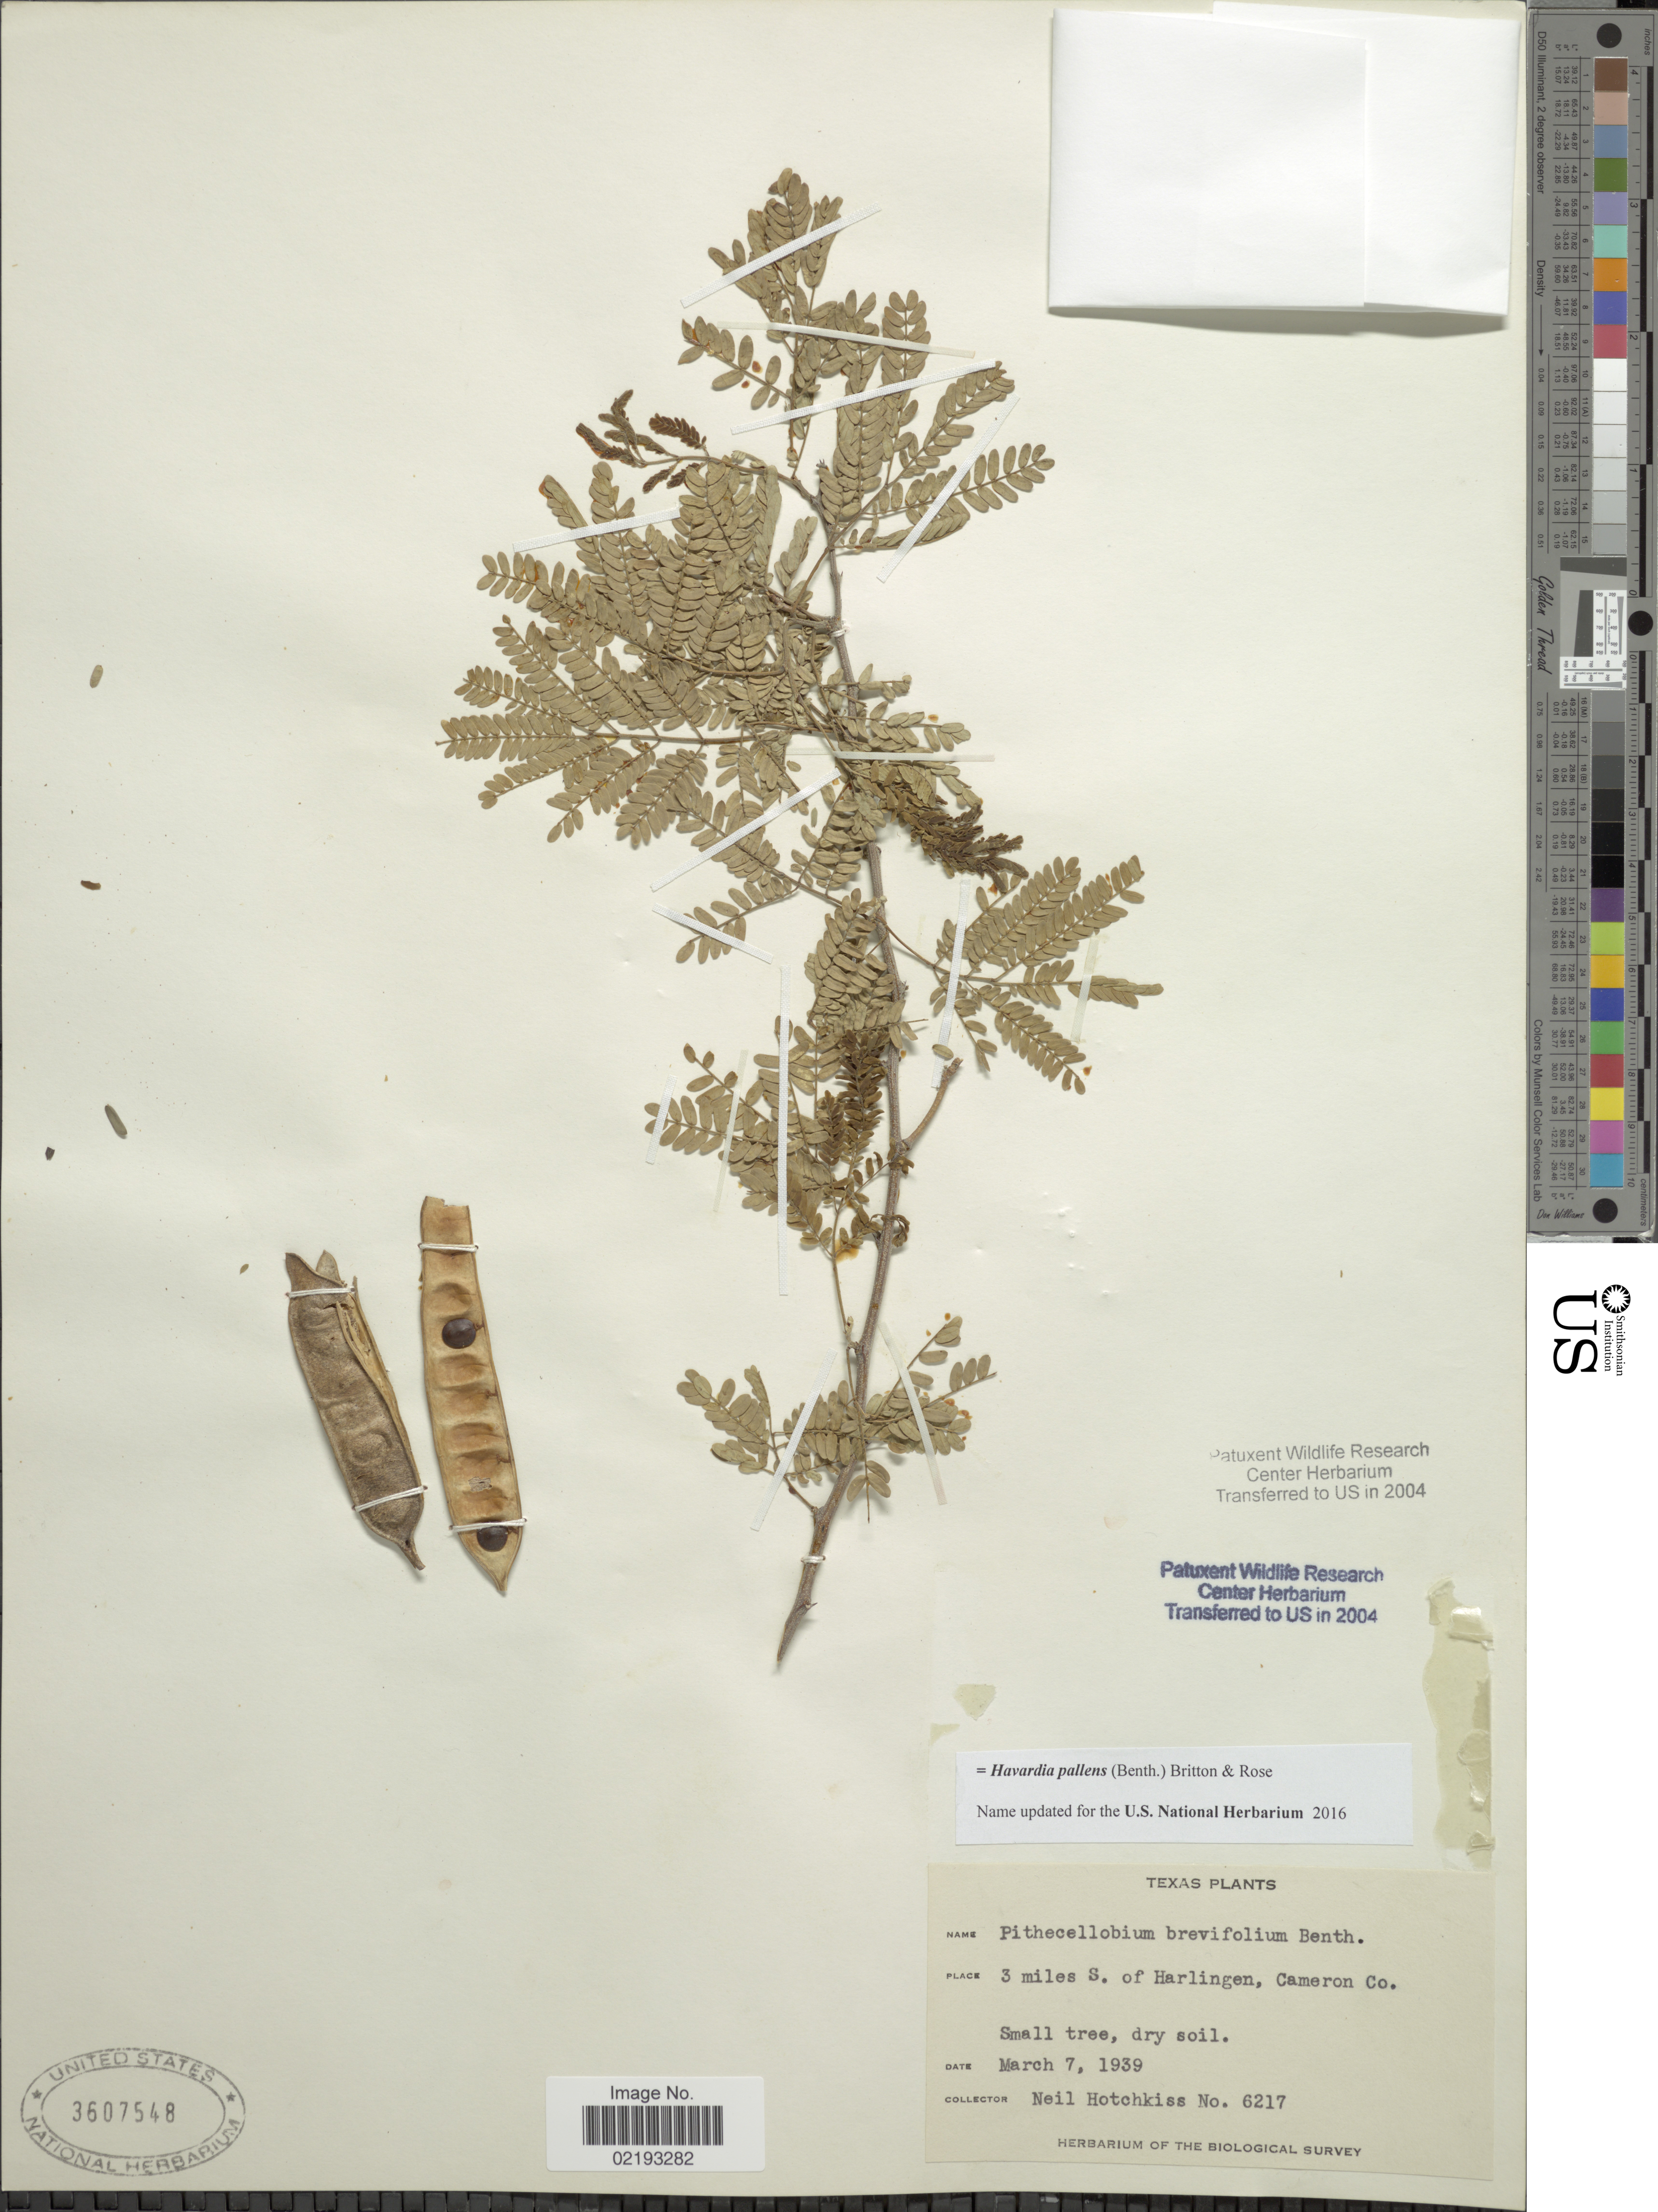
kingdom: Plantae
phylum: Tracheophyta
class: Magnoliopsida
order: Fabales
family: Fabaceae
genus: Havardia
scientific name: Havardia pallens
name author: (Benth.) Britton & Rose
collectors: N. Hotchkiss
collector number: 6217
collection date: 1939-03-07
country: United States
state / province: Texas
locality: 3 miles S. of Harlington, Cameron Co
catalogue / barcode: US 3607548